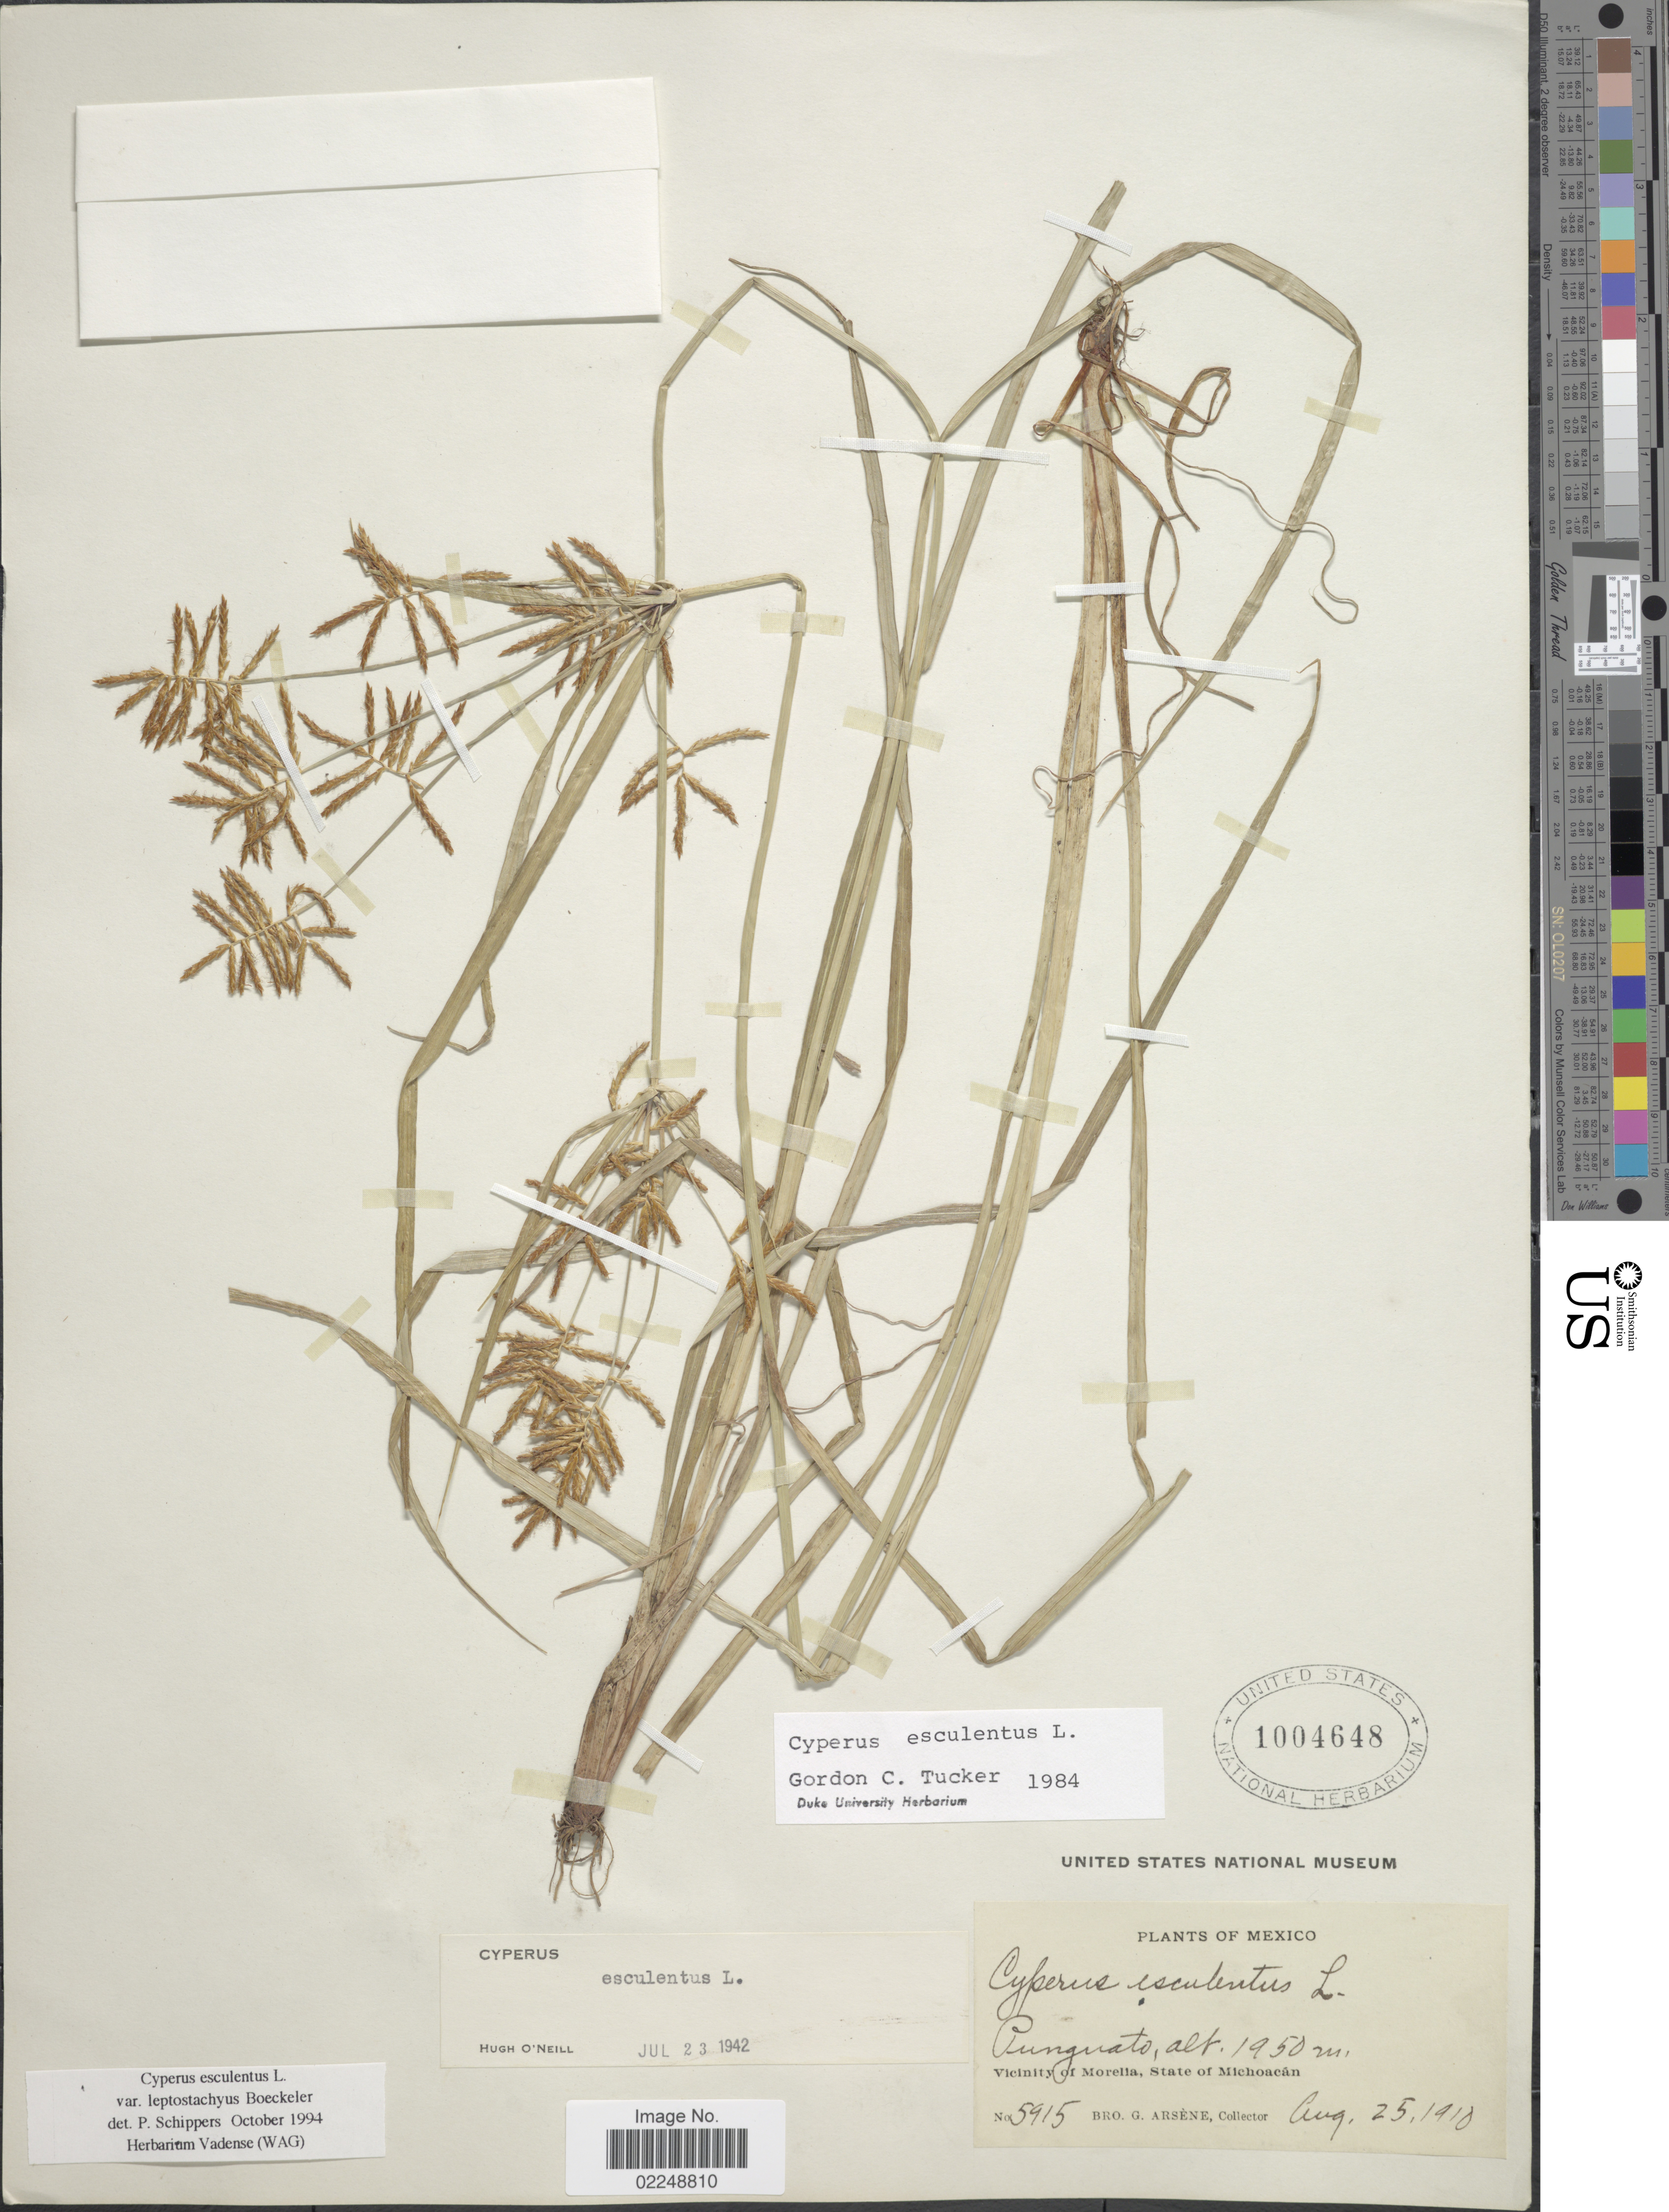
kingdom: Plantae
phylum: Tracheophyta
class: Liliopsida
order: Poales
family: Cyperaceae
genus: Cyperus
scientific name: Cyperus esculentus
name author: L.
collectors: Bro. G. Arsène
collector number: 5915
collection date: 1910-08-25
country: Mexico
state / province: Michoacán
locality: Punguato, Vicinity of Morelia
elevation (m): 1950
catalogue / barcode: US 1004648